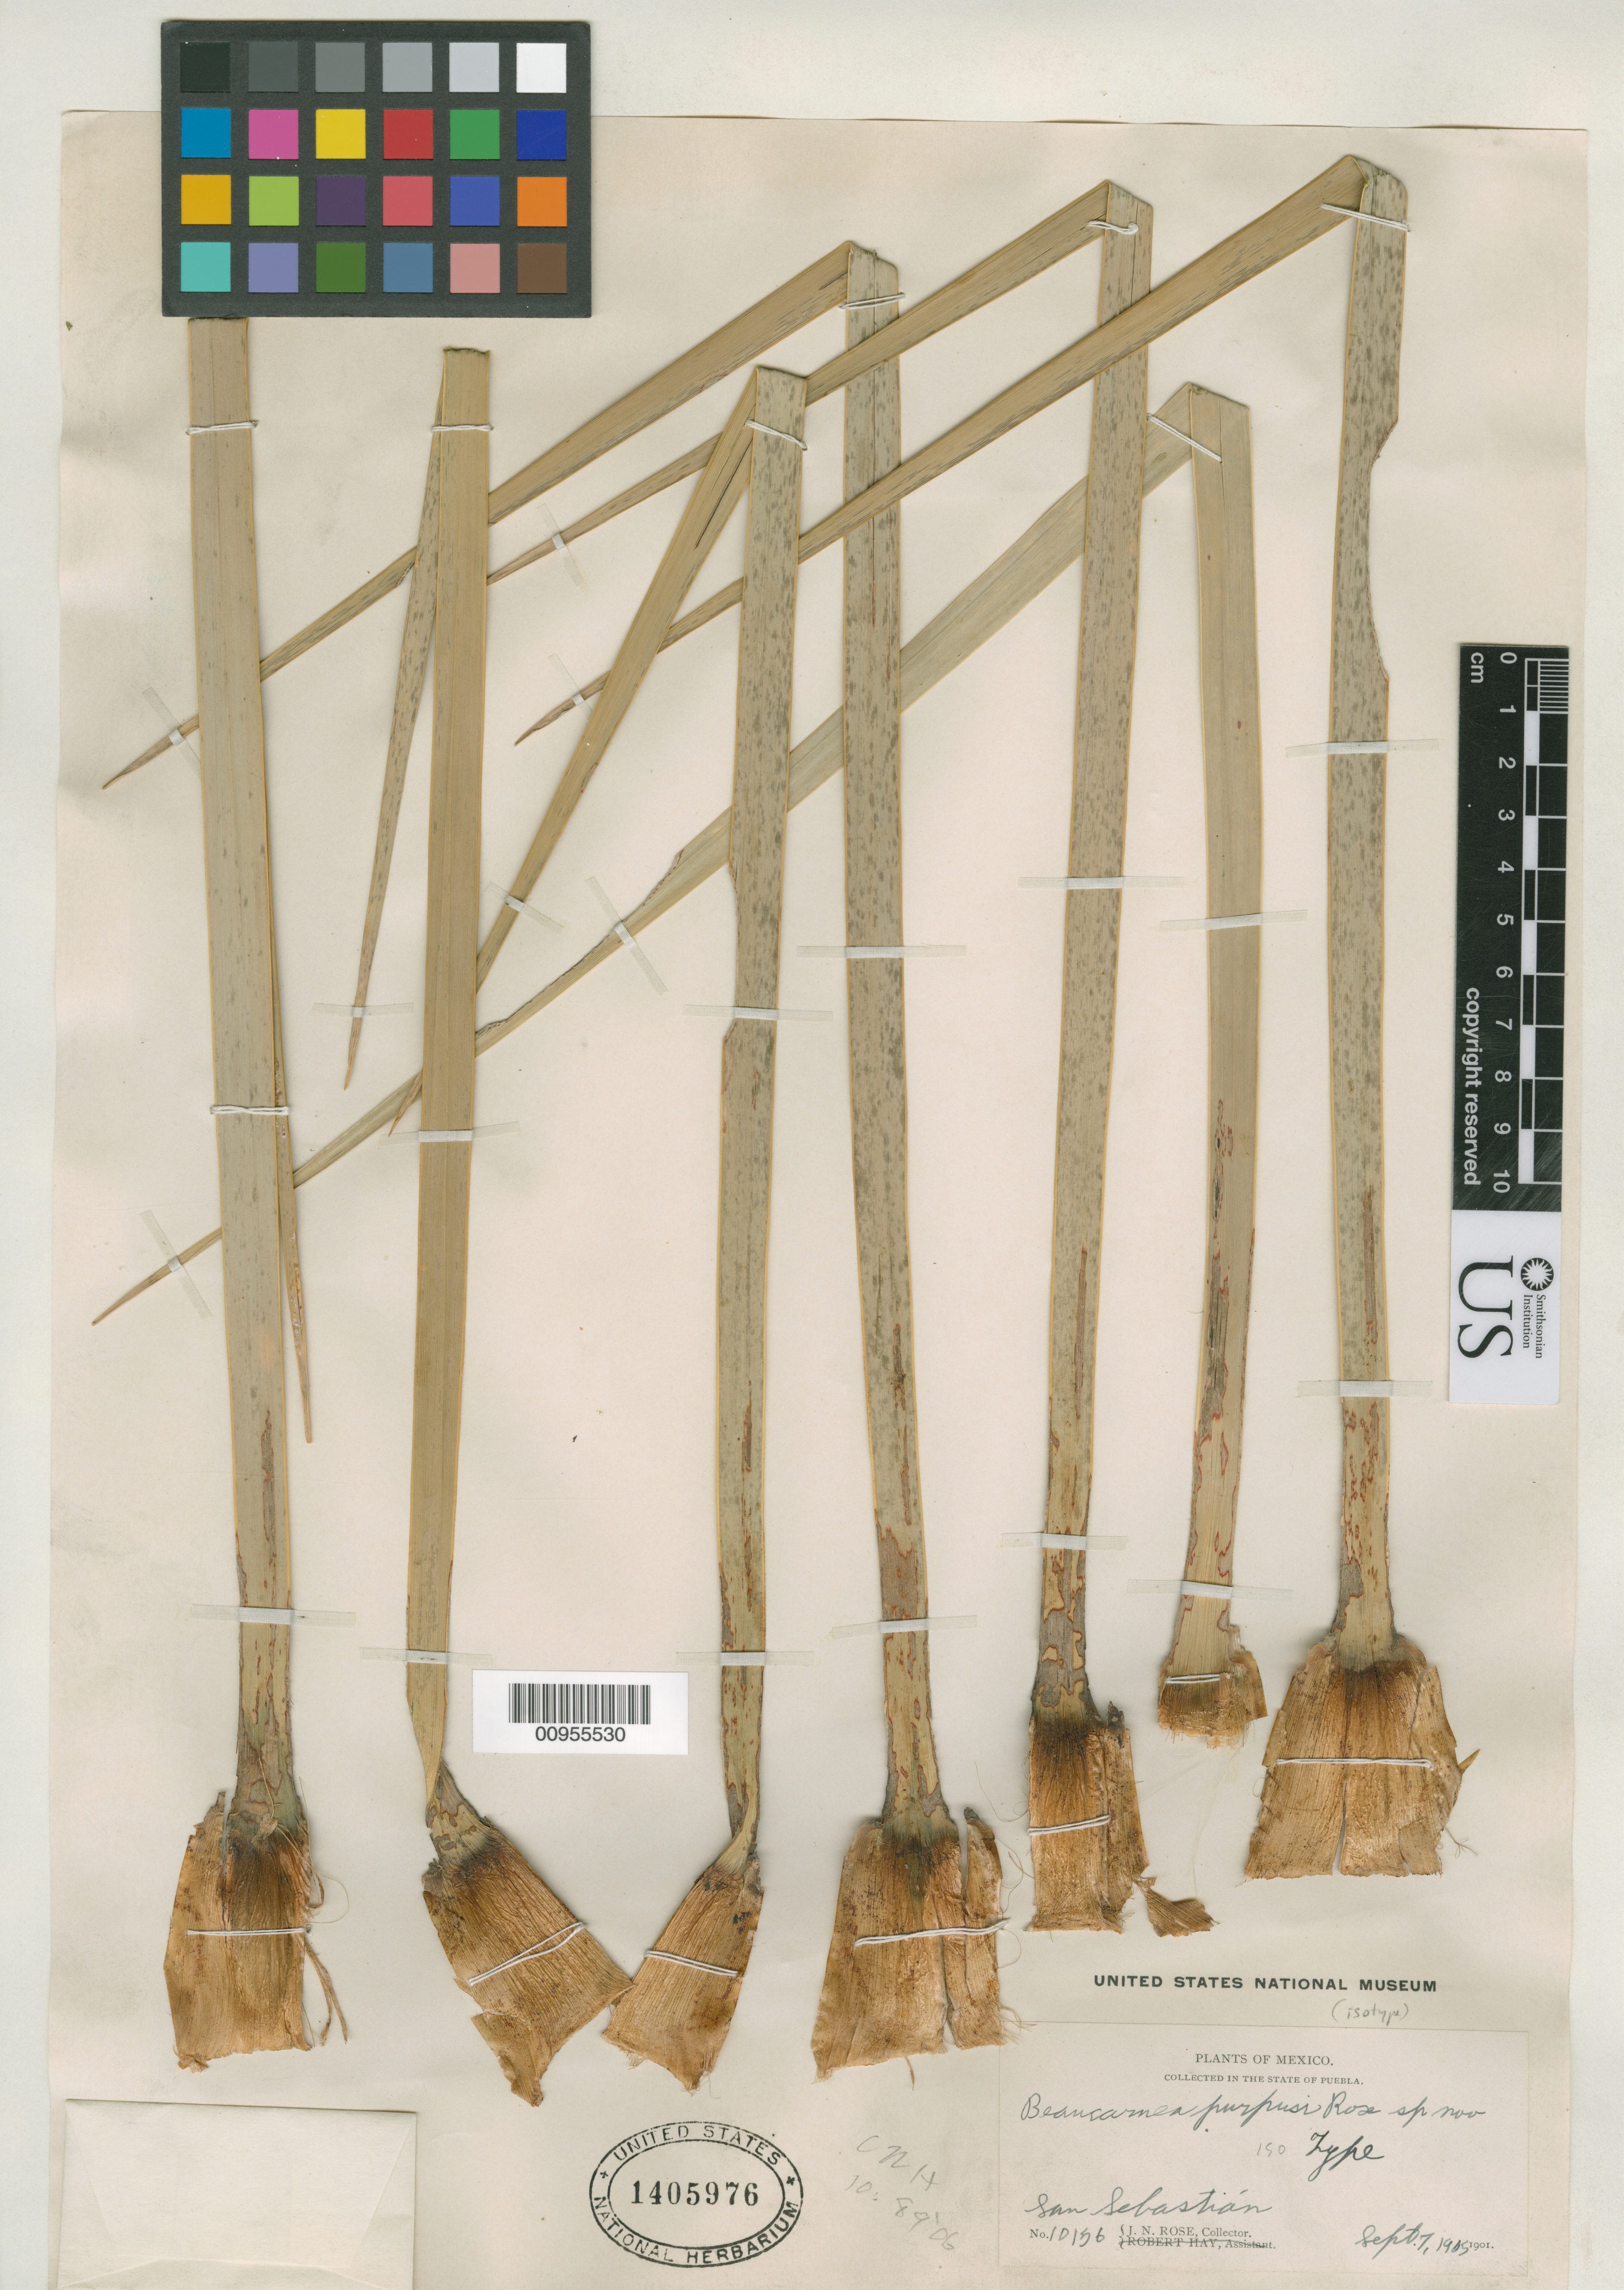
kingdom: Plantae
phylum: Tracheophyta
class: Liliopsida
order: Asparagales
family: Asparagaceae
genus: Beaucarnea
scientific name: Beaucarnea purpusii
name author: Rose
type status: Isotype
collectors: J. N. Rose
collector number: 10156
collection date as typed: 07 Sep 1905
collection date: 1905-09-07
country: Mexico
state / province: Puebla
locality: San Sebastian.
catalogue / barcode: US 1405976